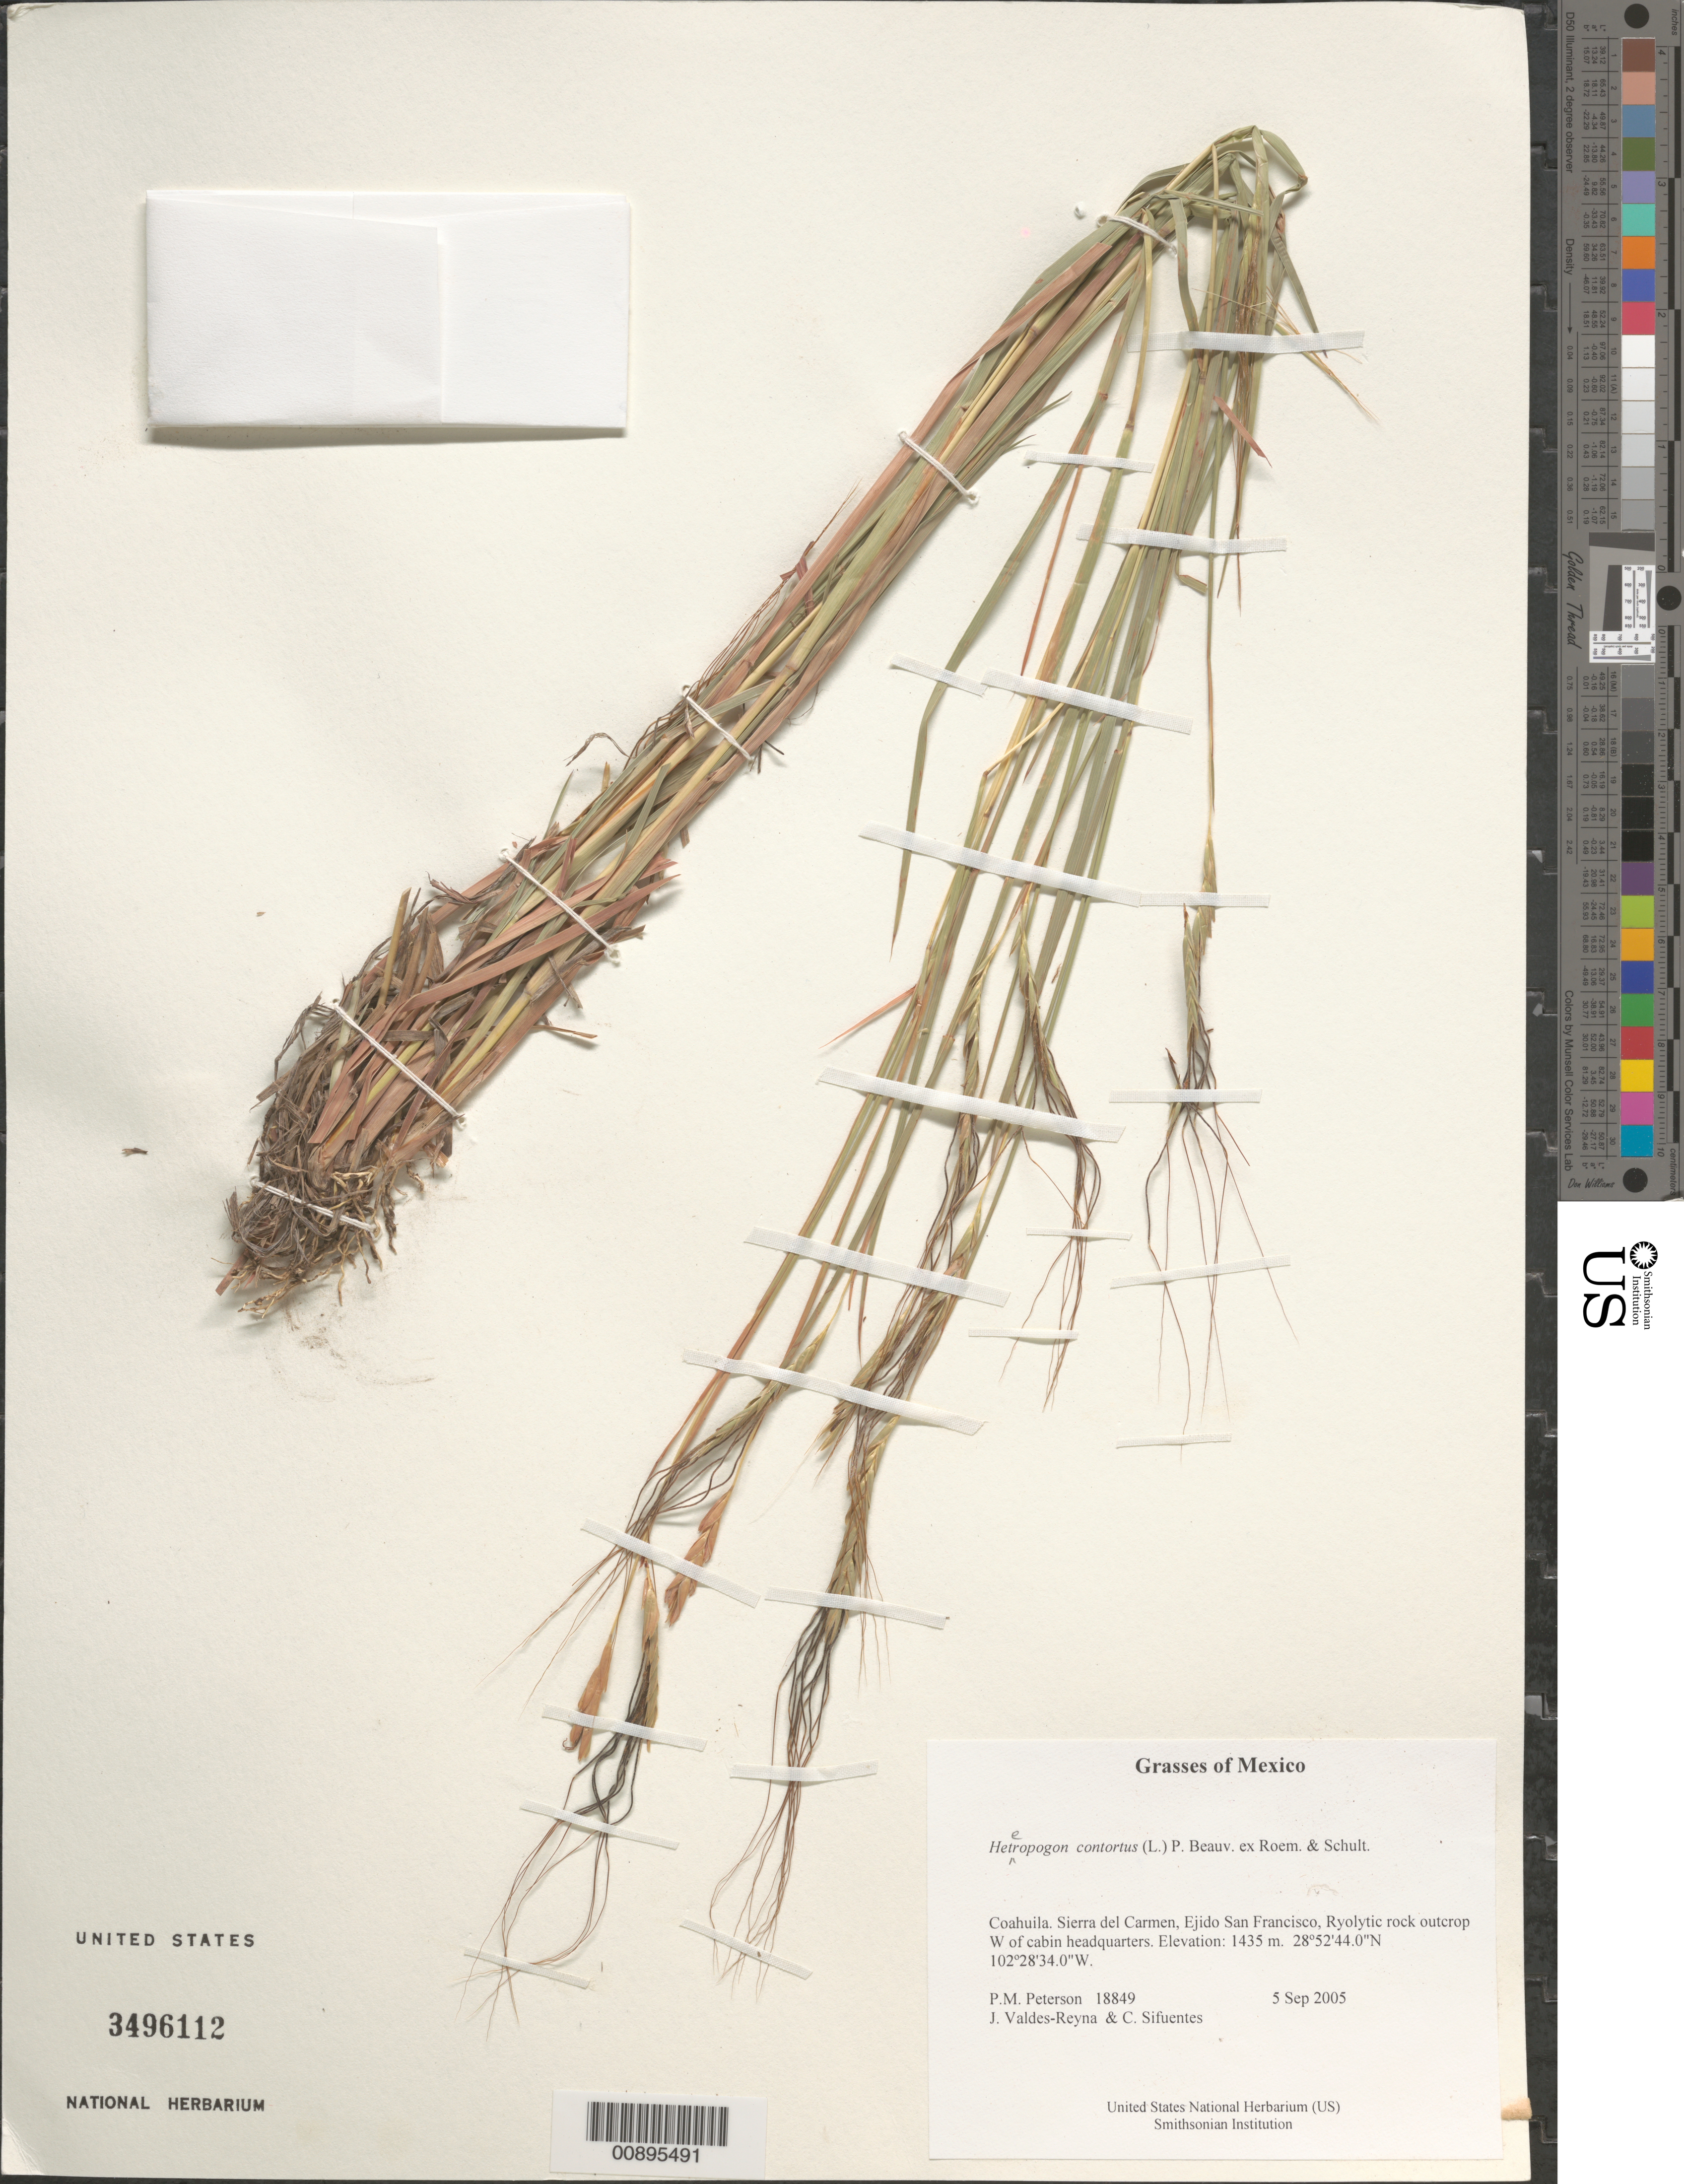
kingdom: Plantae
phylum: Tracheophyta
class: Liliopsida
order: Poales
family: Poaceae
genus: Heteropogon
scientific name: Heteropogon contortus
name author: (L.) P. Beauv. ex Roem. & Schult.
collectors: P. M. Peterson, J. Valdés-Reyna & C. Sifuentes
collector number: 18849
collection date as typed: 05 Sep 2005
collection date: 2005-09-05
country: Mexico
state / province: Coahuila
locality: Sierra del Carmen, Ejido San Francisco, Ryolytic rock outcrop W of cabin headquarters.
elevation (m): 1435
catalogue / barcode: US 3496112